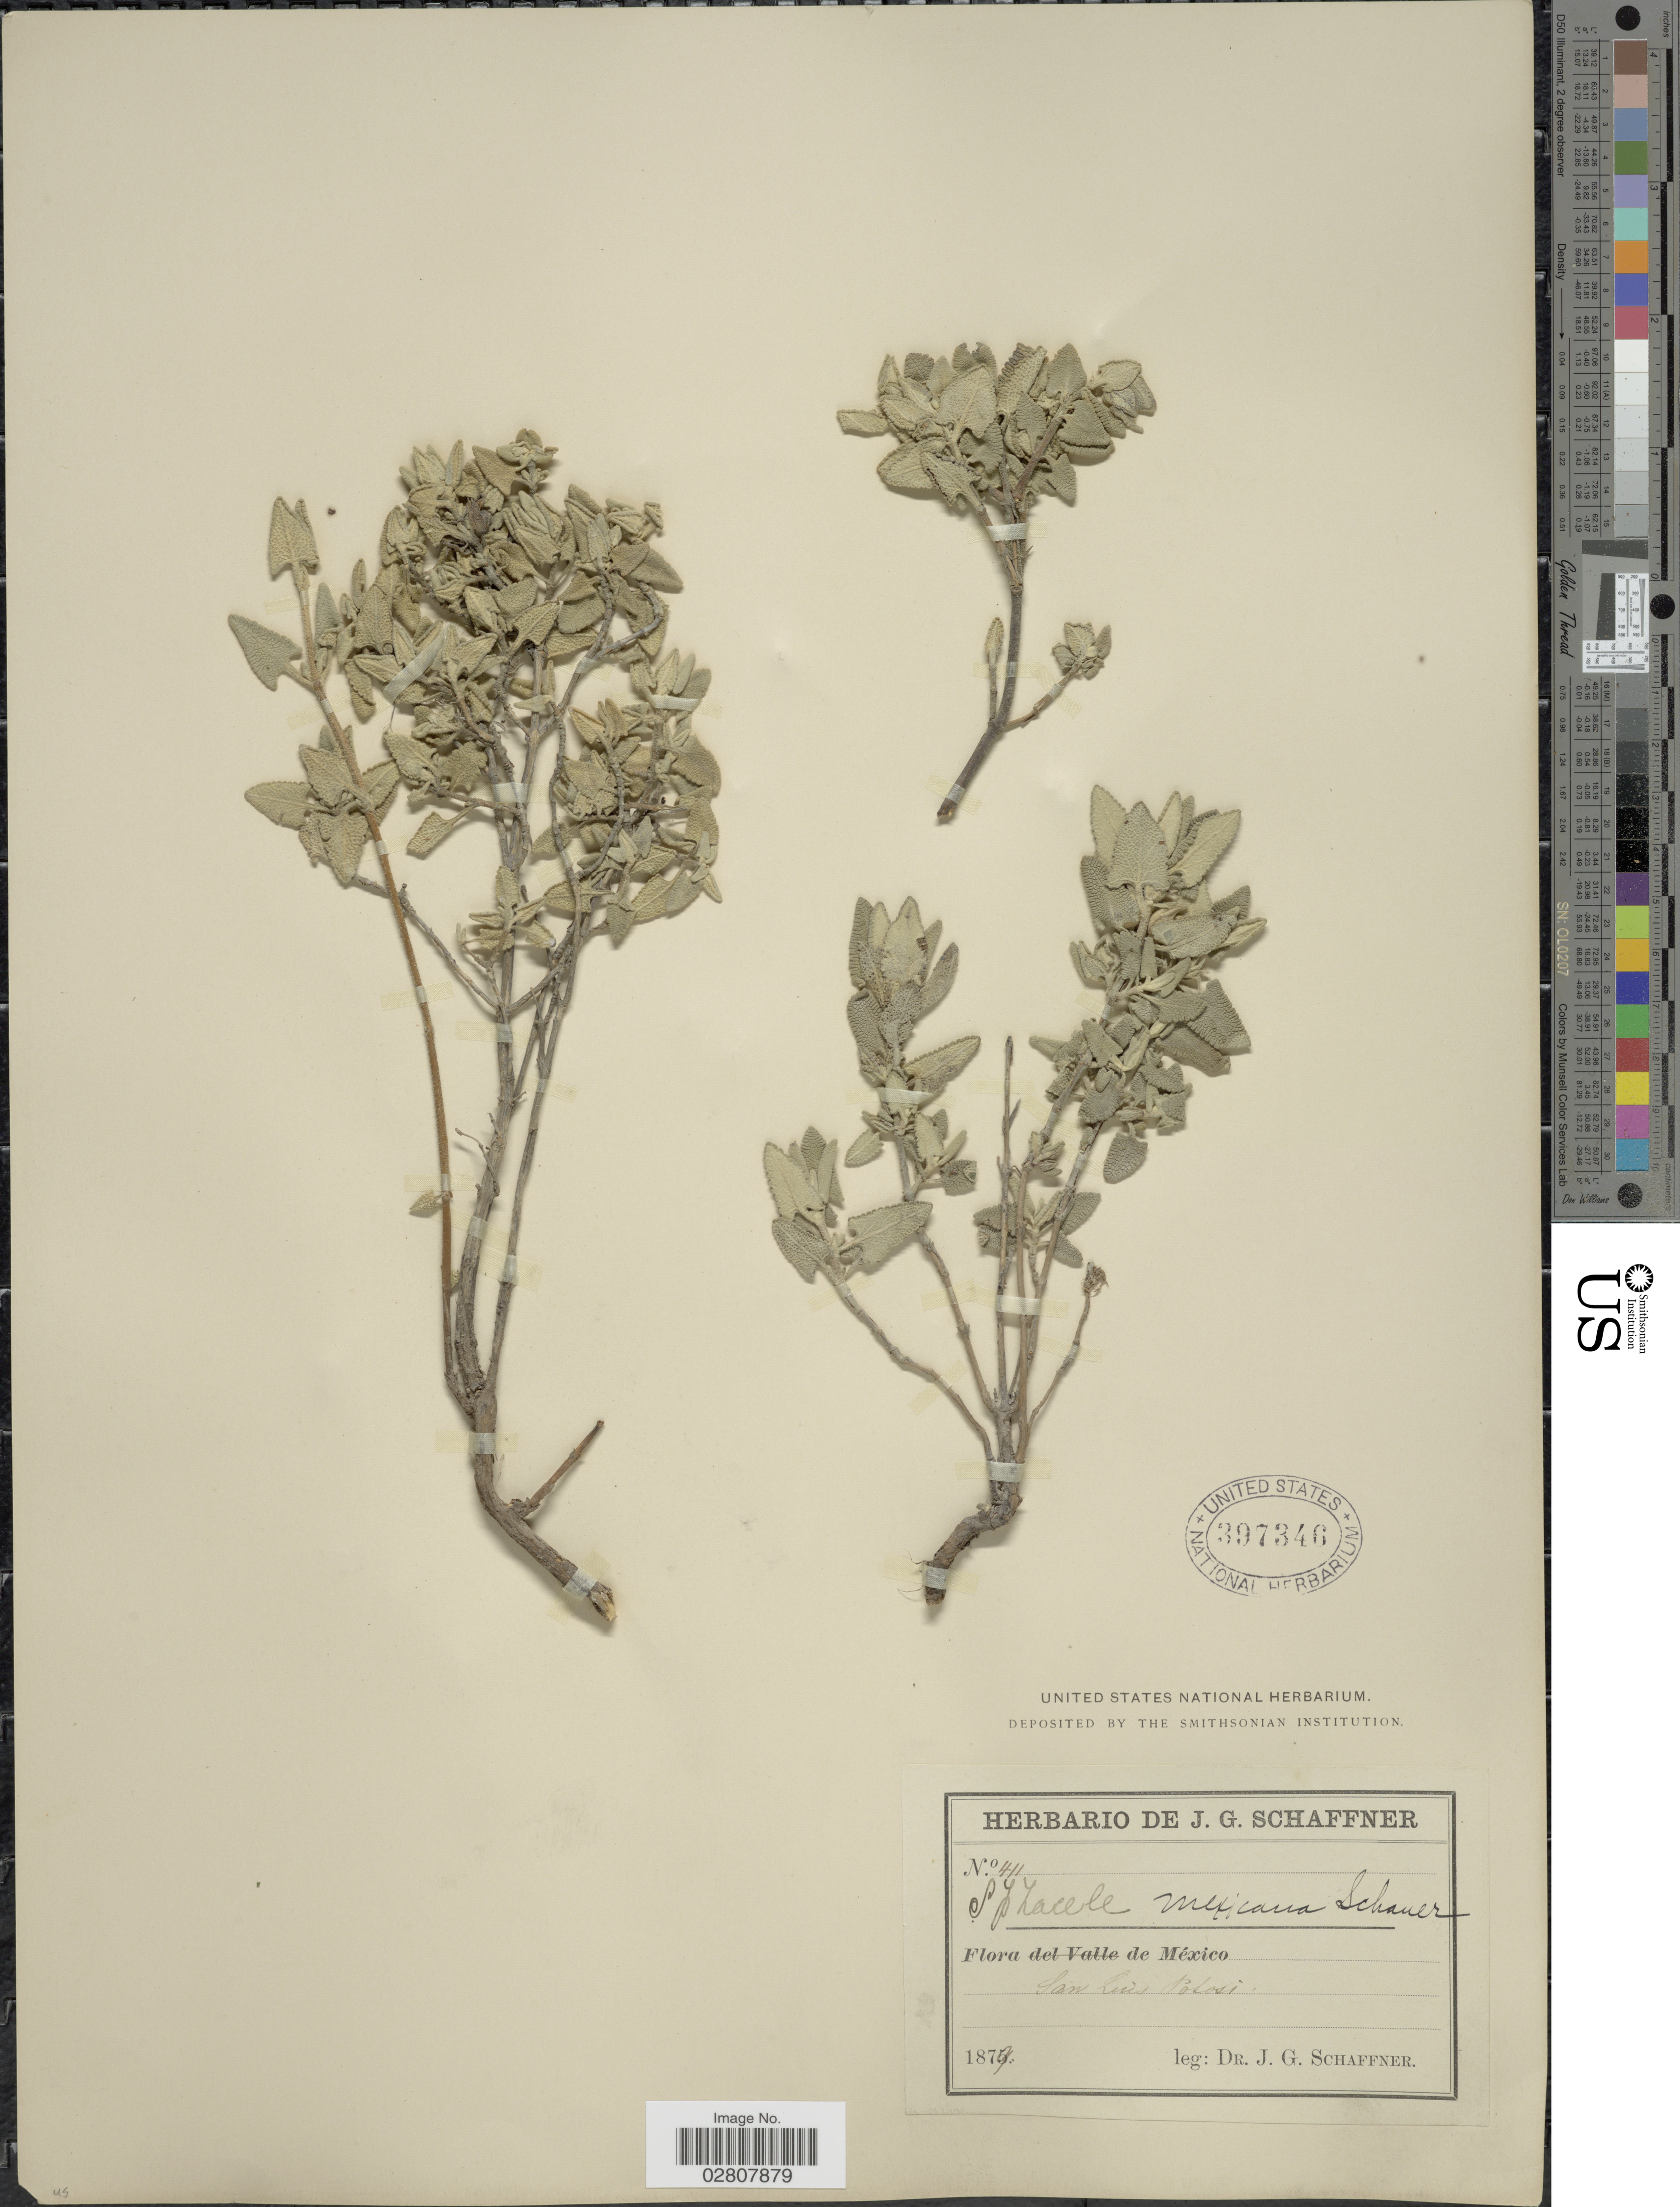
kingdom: Plantae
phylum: Tracheophyta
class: Magnoliopsida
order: Lamiales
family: Lamiaceae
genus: Lepechinia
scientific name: Lepechinia mexicana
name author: (S. Schauer) Epling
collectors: J. G. Schaffner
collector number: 411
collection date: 1879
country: Mexico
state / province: San Luis Potosí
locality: San Luis Potosi.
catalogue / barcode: US 397346